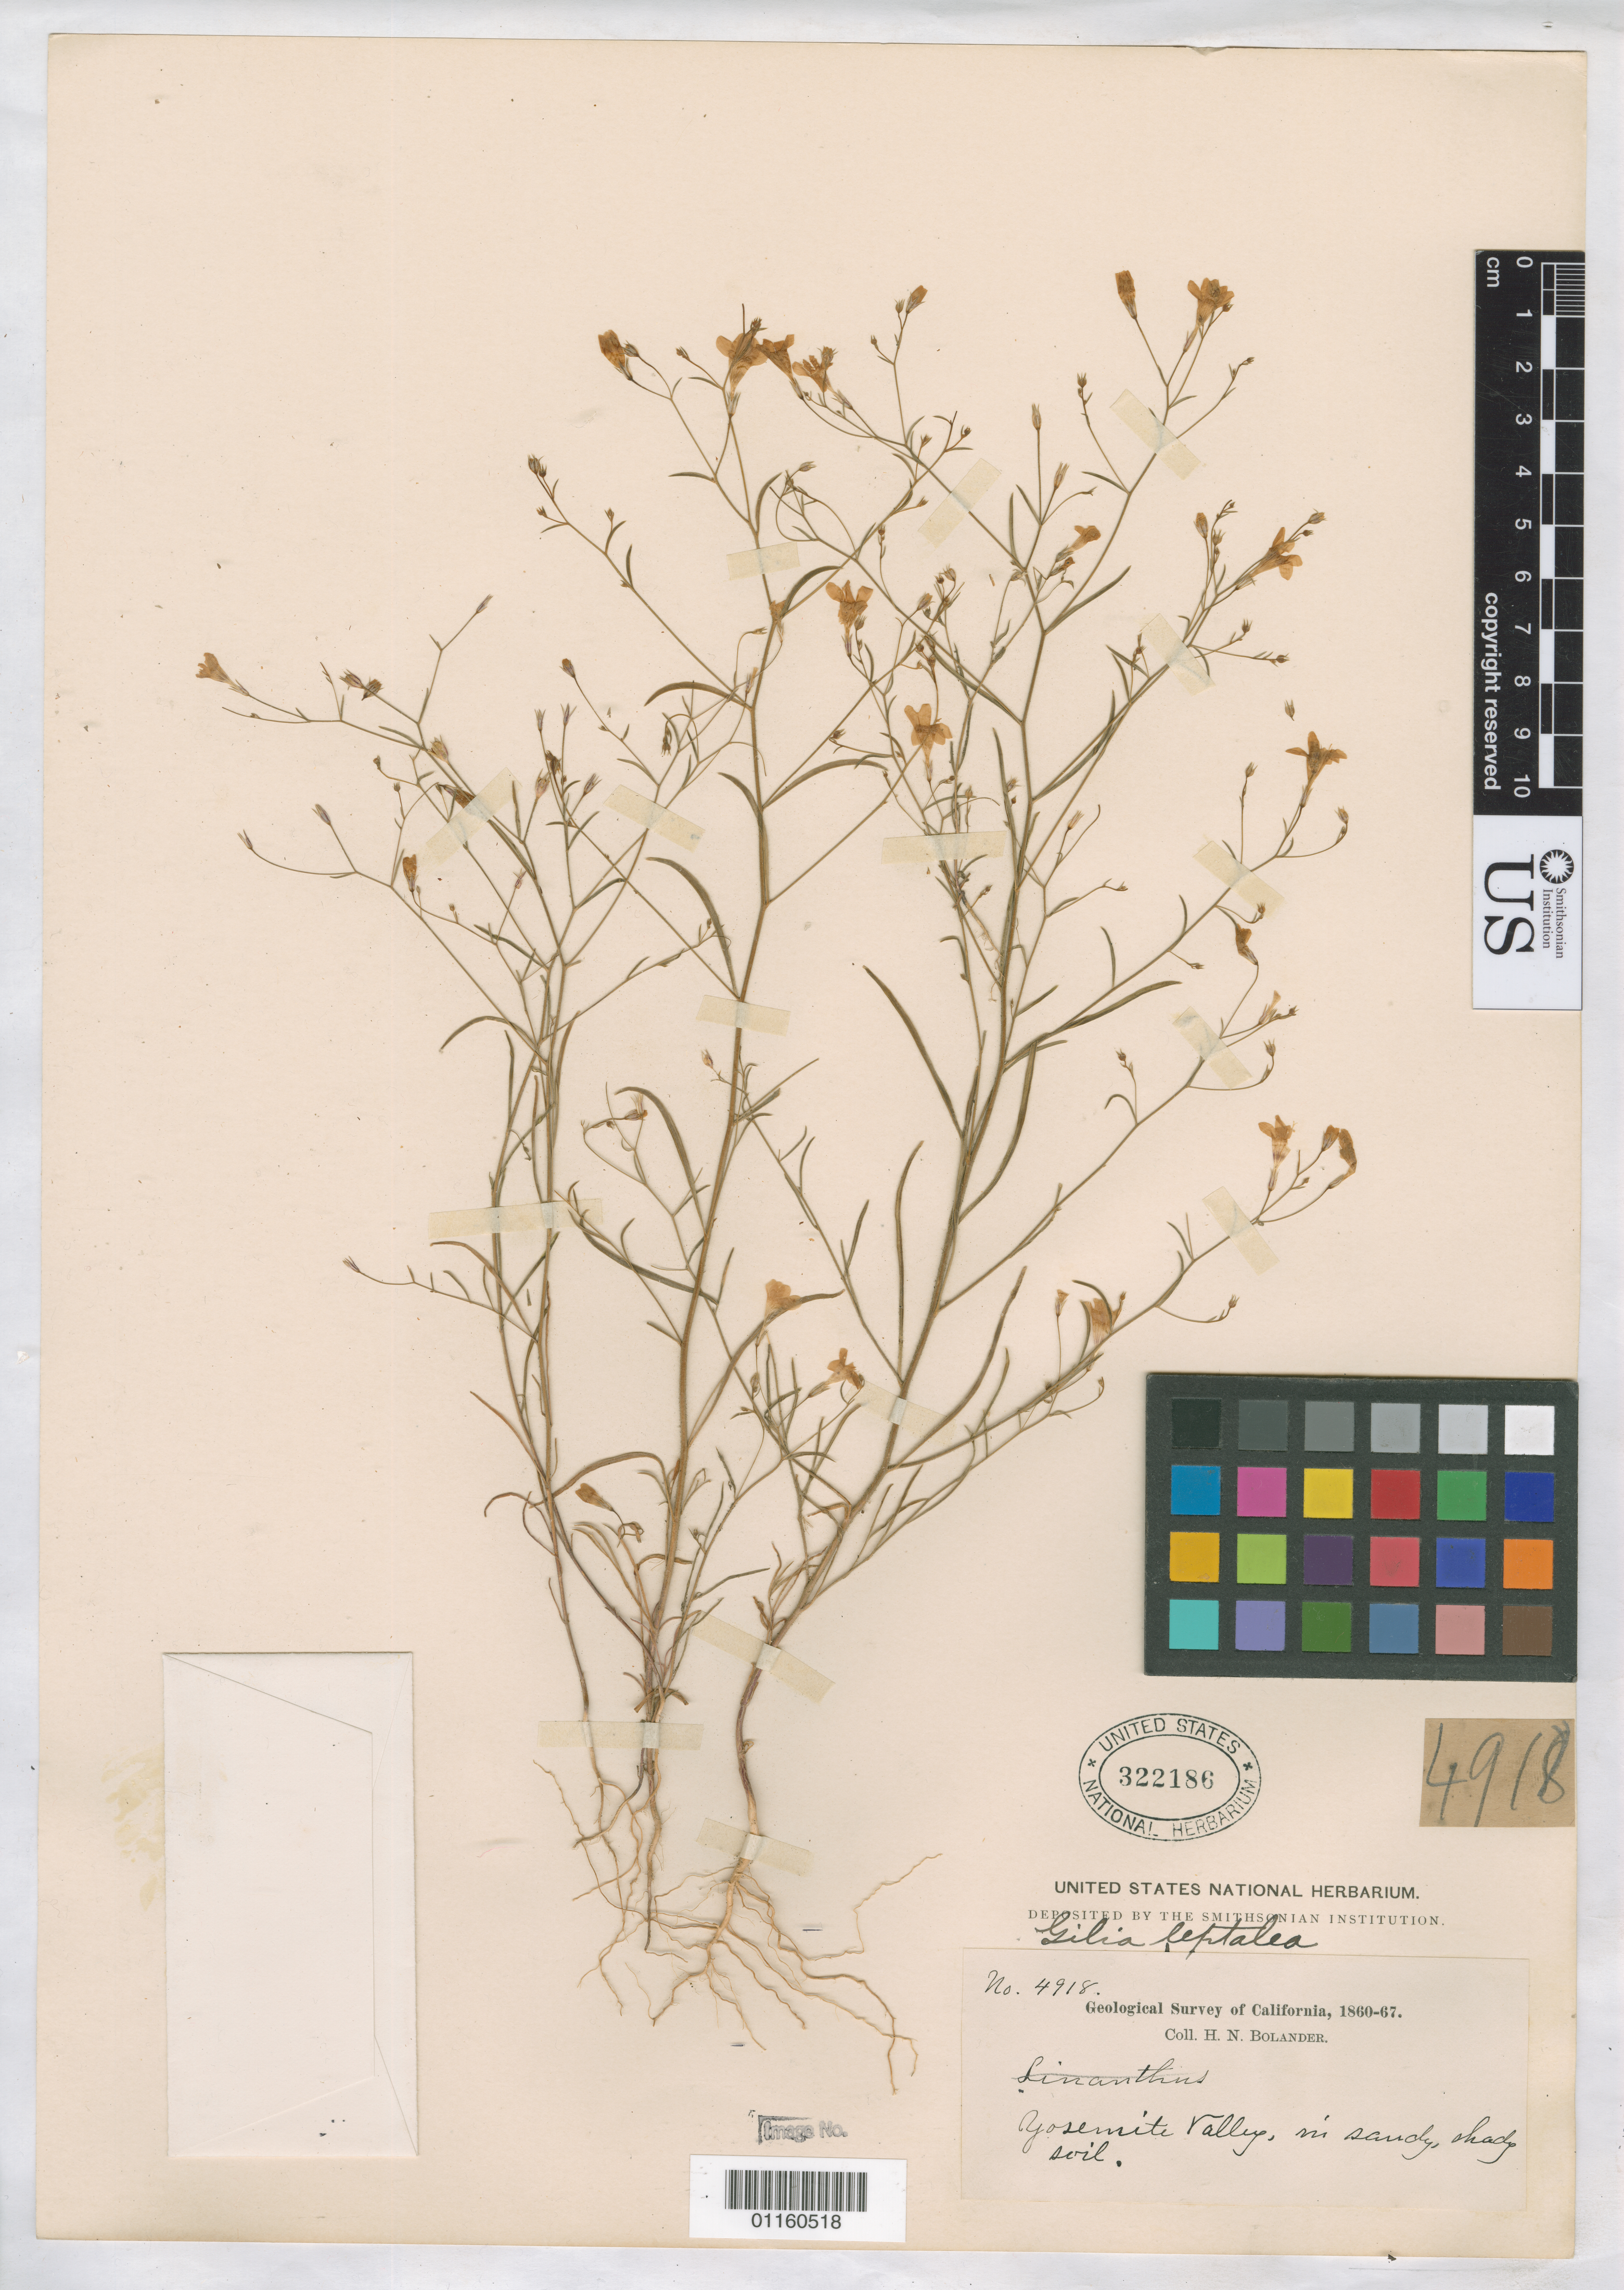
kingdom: Plantae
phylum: Tracheophyta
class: Magnoliopsida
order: Ericales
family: Polemoniaceae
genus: Navarretia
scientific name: Navarretia leptalea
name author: (A. Gray) L.A. Johnson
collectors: H. Bolander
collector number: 4918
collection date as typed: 1860 to -- --- 1867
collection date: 1860/1867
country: United States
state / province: California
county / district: Mariposa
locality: Yosemite Valley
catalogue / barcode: US 322186